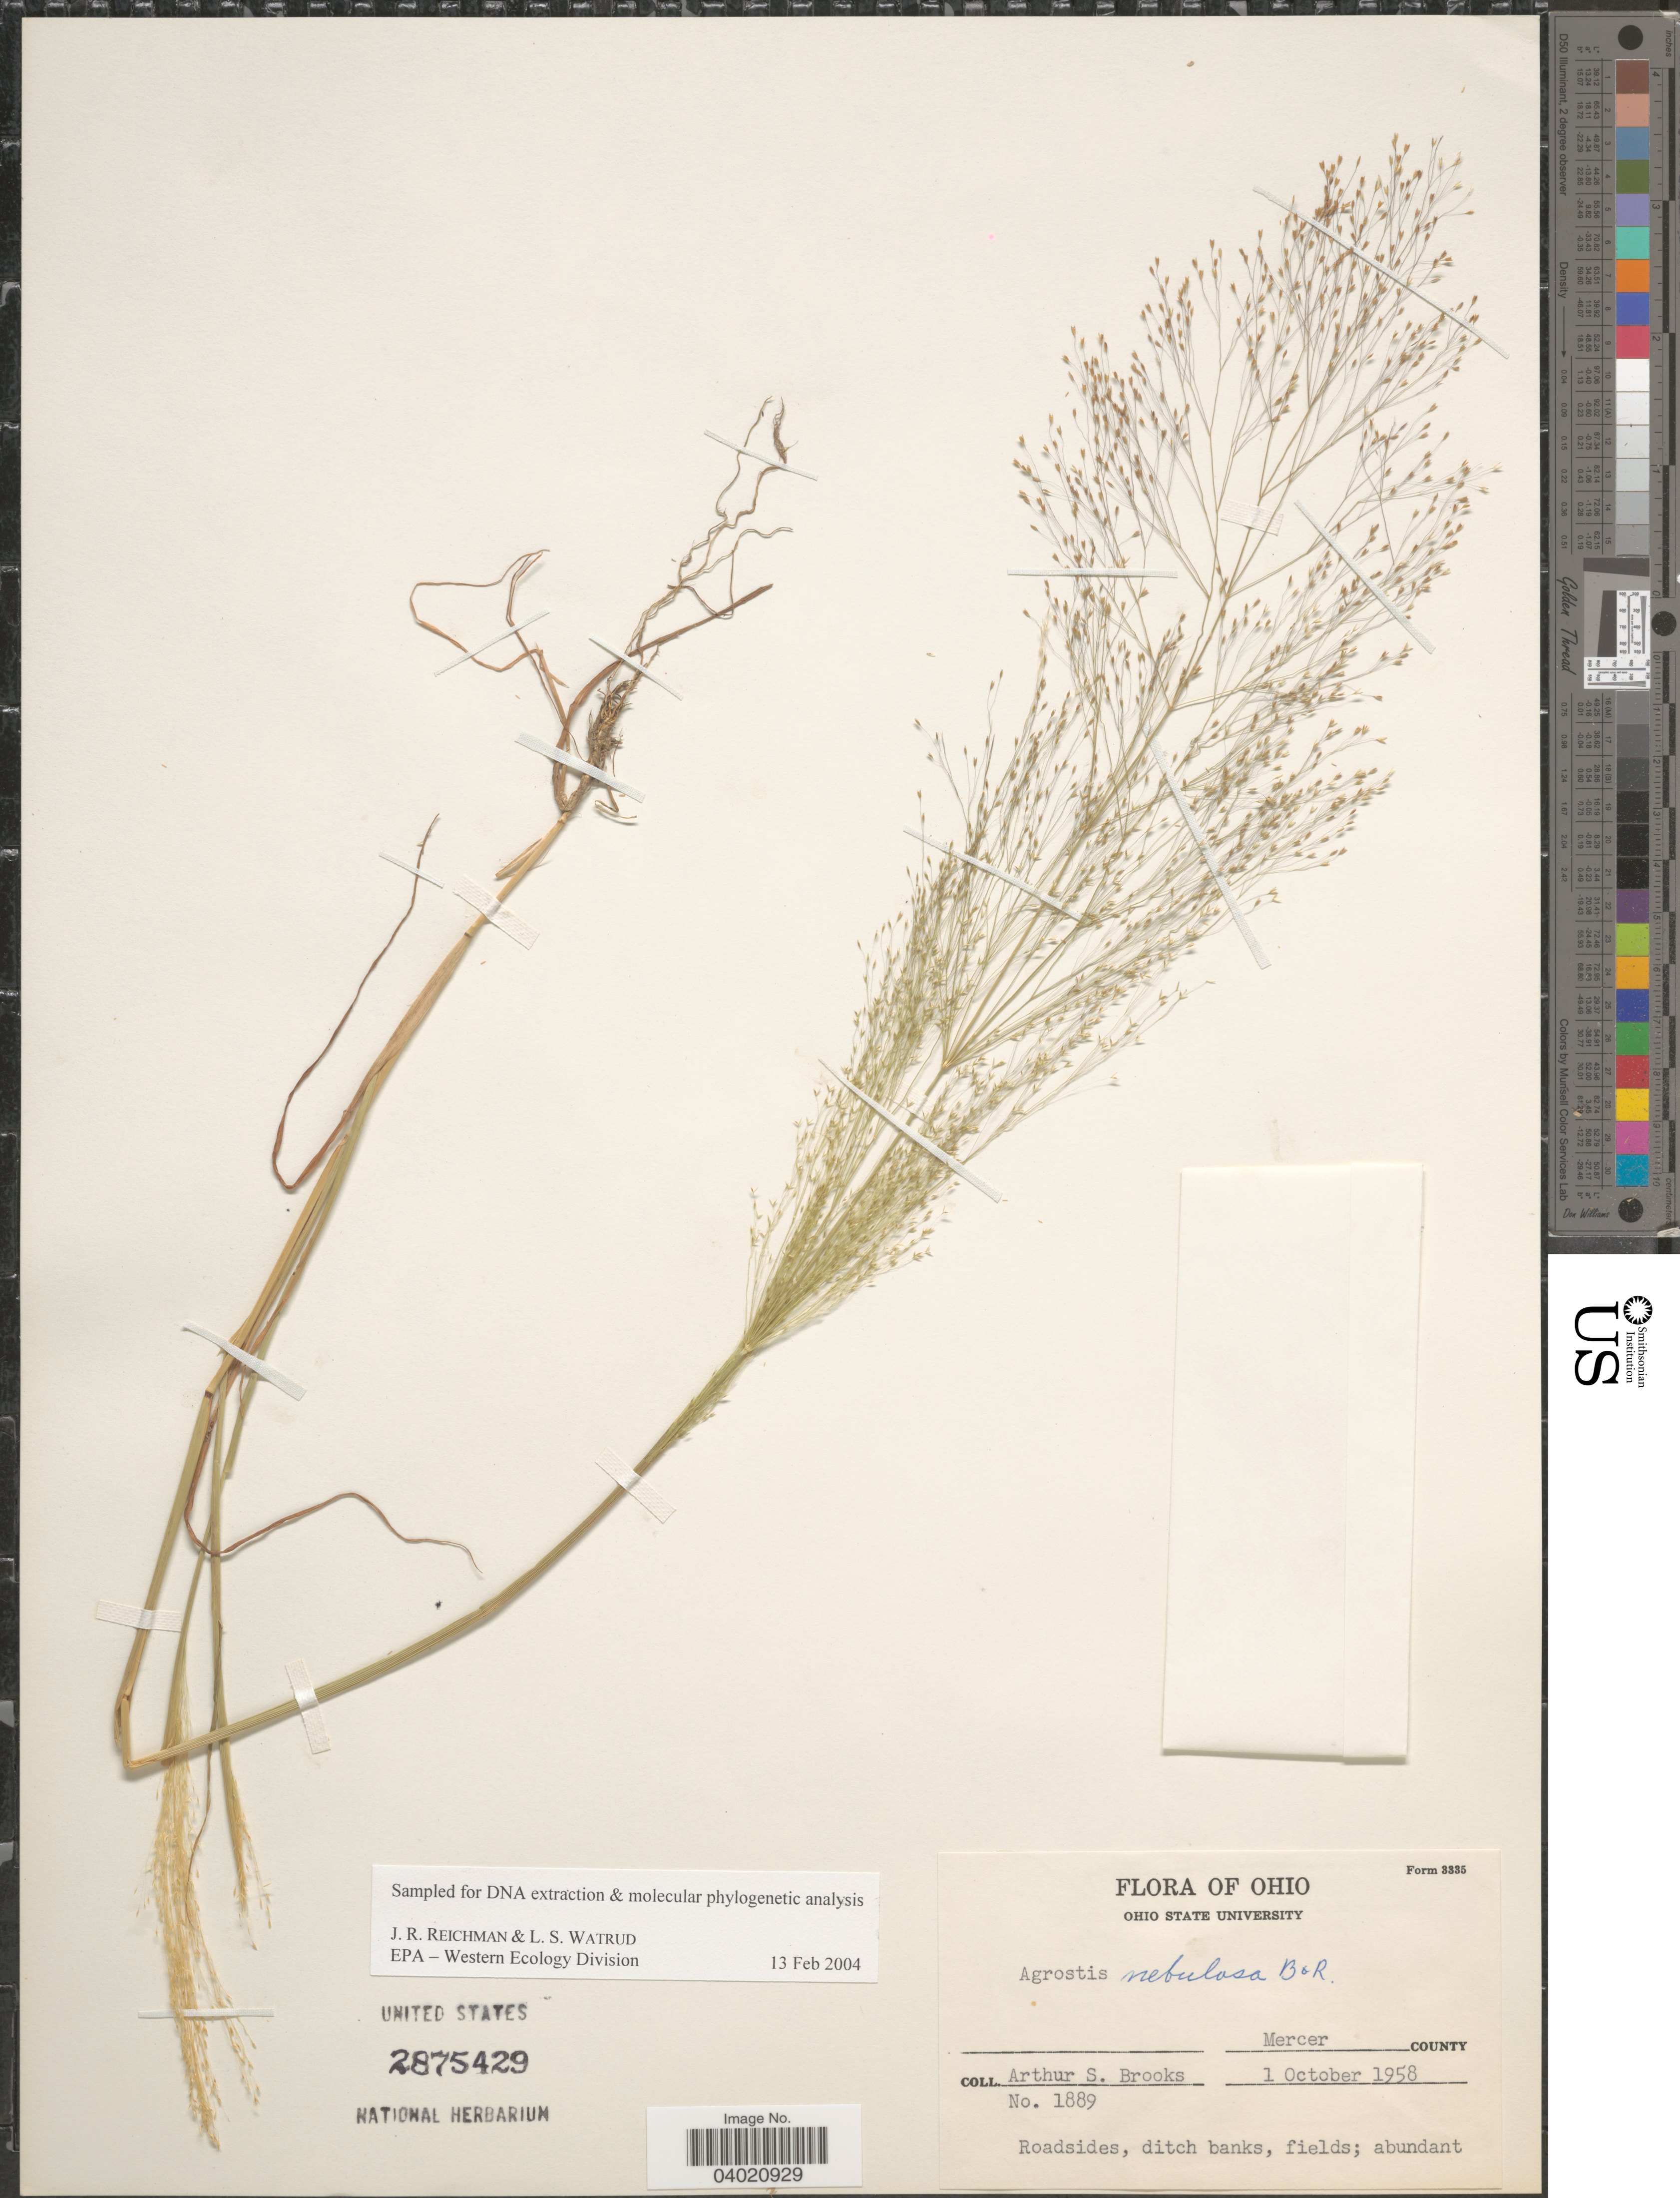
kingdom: Plantae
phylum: Tracheophyta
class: Liliopsida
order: Poales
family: Poaceae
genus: Agrostis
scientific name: Agrostis nebulosa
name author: Boiss. & Reut.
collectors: A. Brooks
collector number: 1889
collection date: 1958-10-01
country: United States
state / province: Ohio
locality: Mercer County.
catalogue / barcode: US 2875429